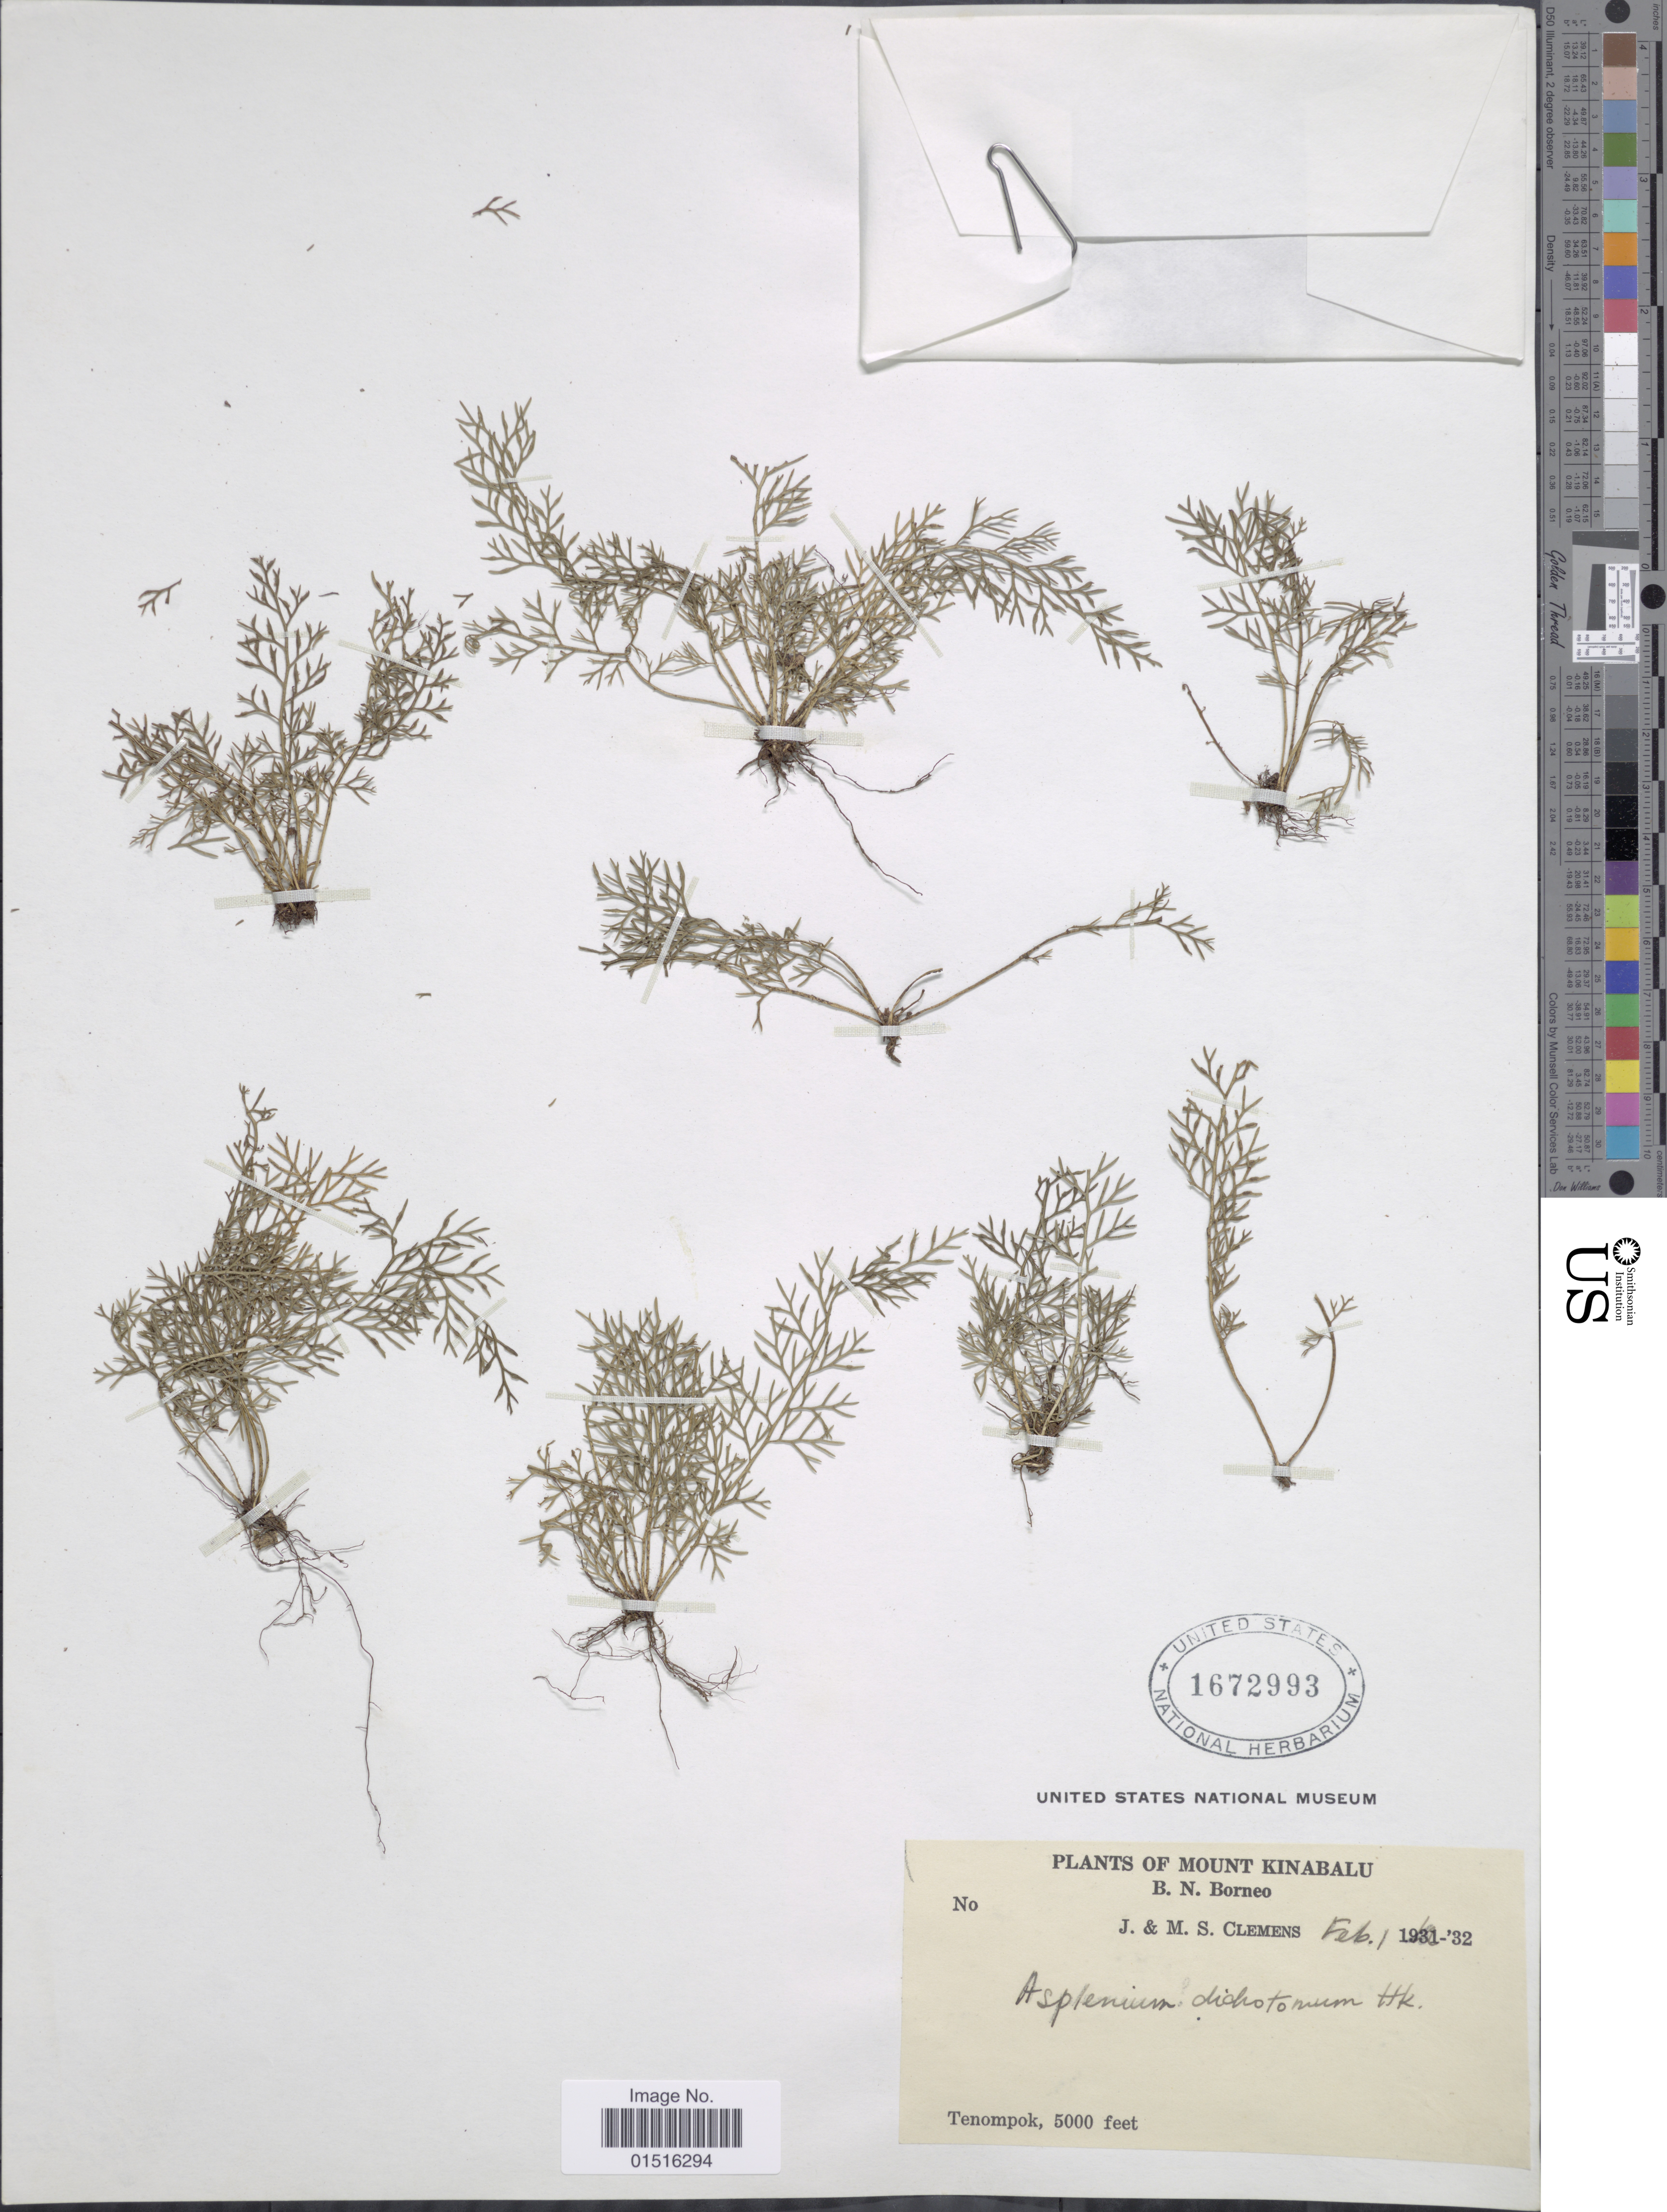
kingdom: Plantae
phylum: Tracheophyta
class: Polypodiopsida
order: Polypodiales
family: Aspleniaceae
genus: Asplenium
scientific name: Asplenium dichotomum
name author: Hook.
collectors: J. Clemens & M. S. Clemens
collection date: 1932-02-01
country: Malaysia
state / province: Sabah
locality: Mount Kinabalu, B. N. Borneo, Tenompok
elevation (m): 1524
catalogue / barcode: US 1672993